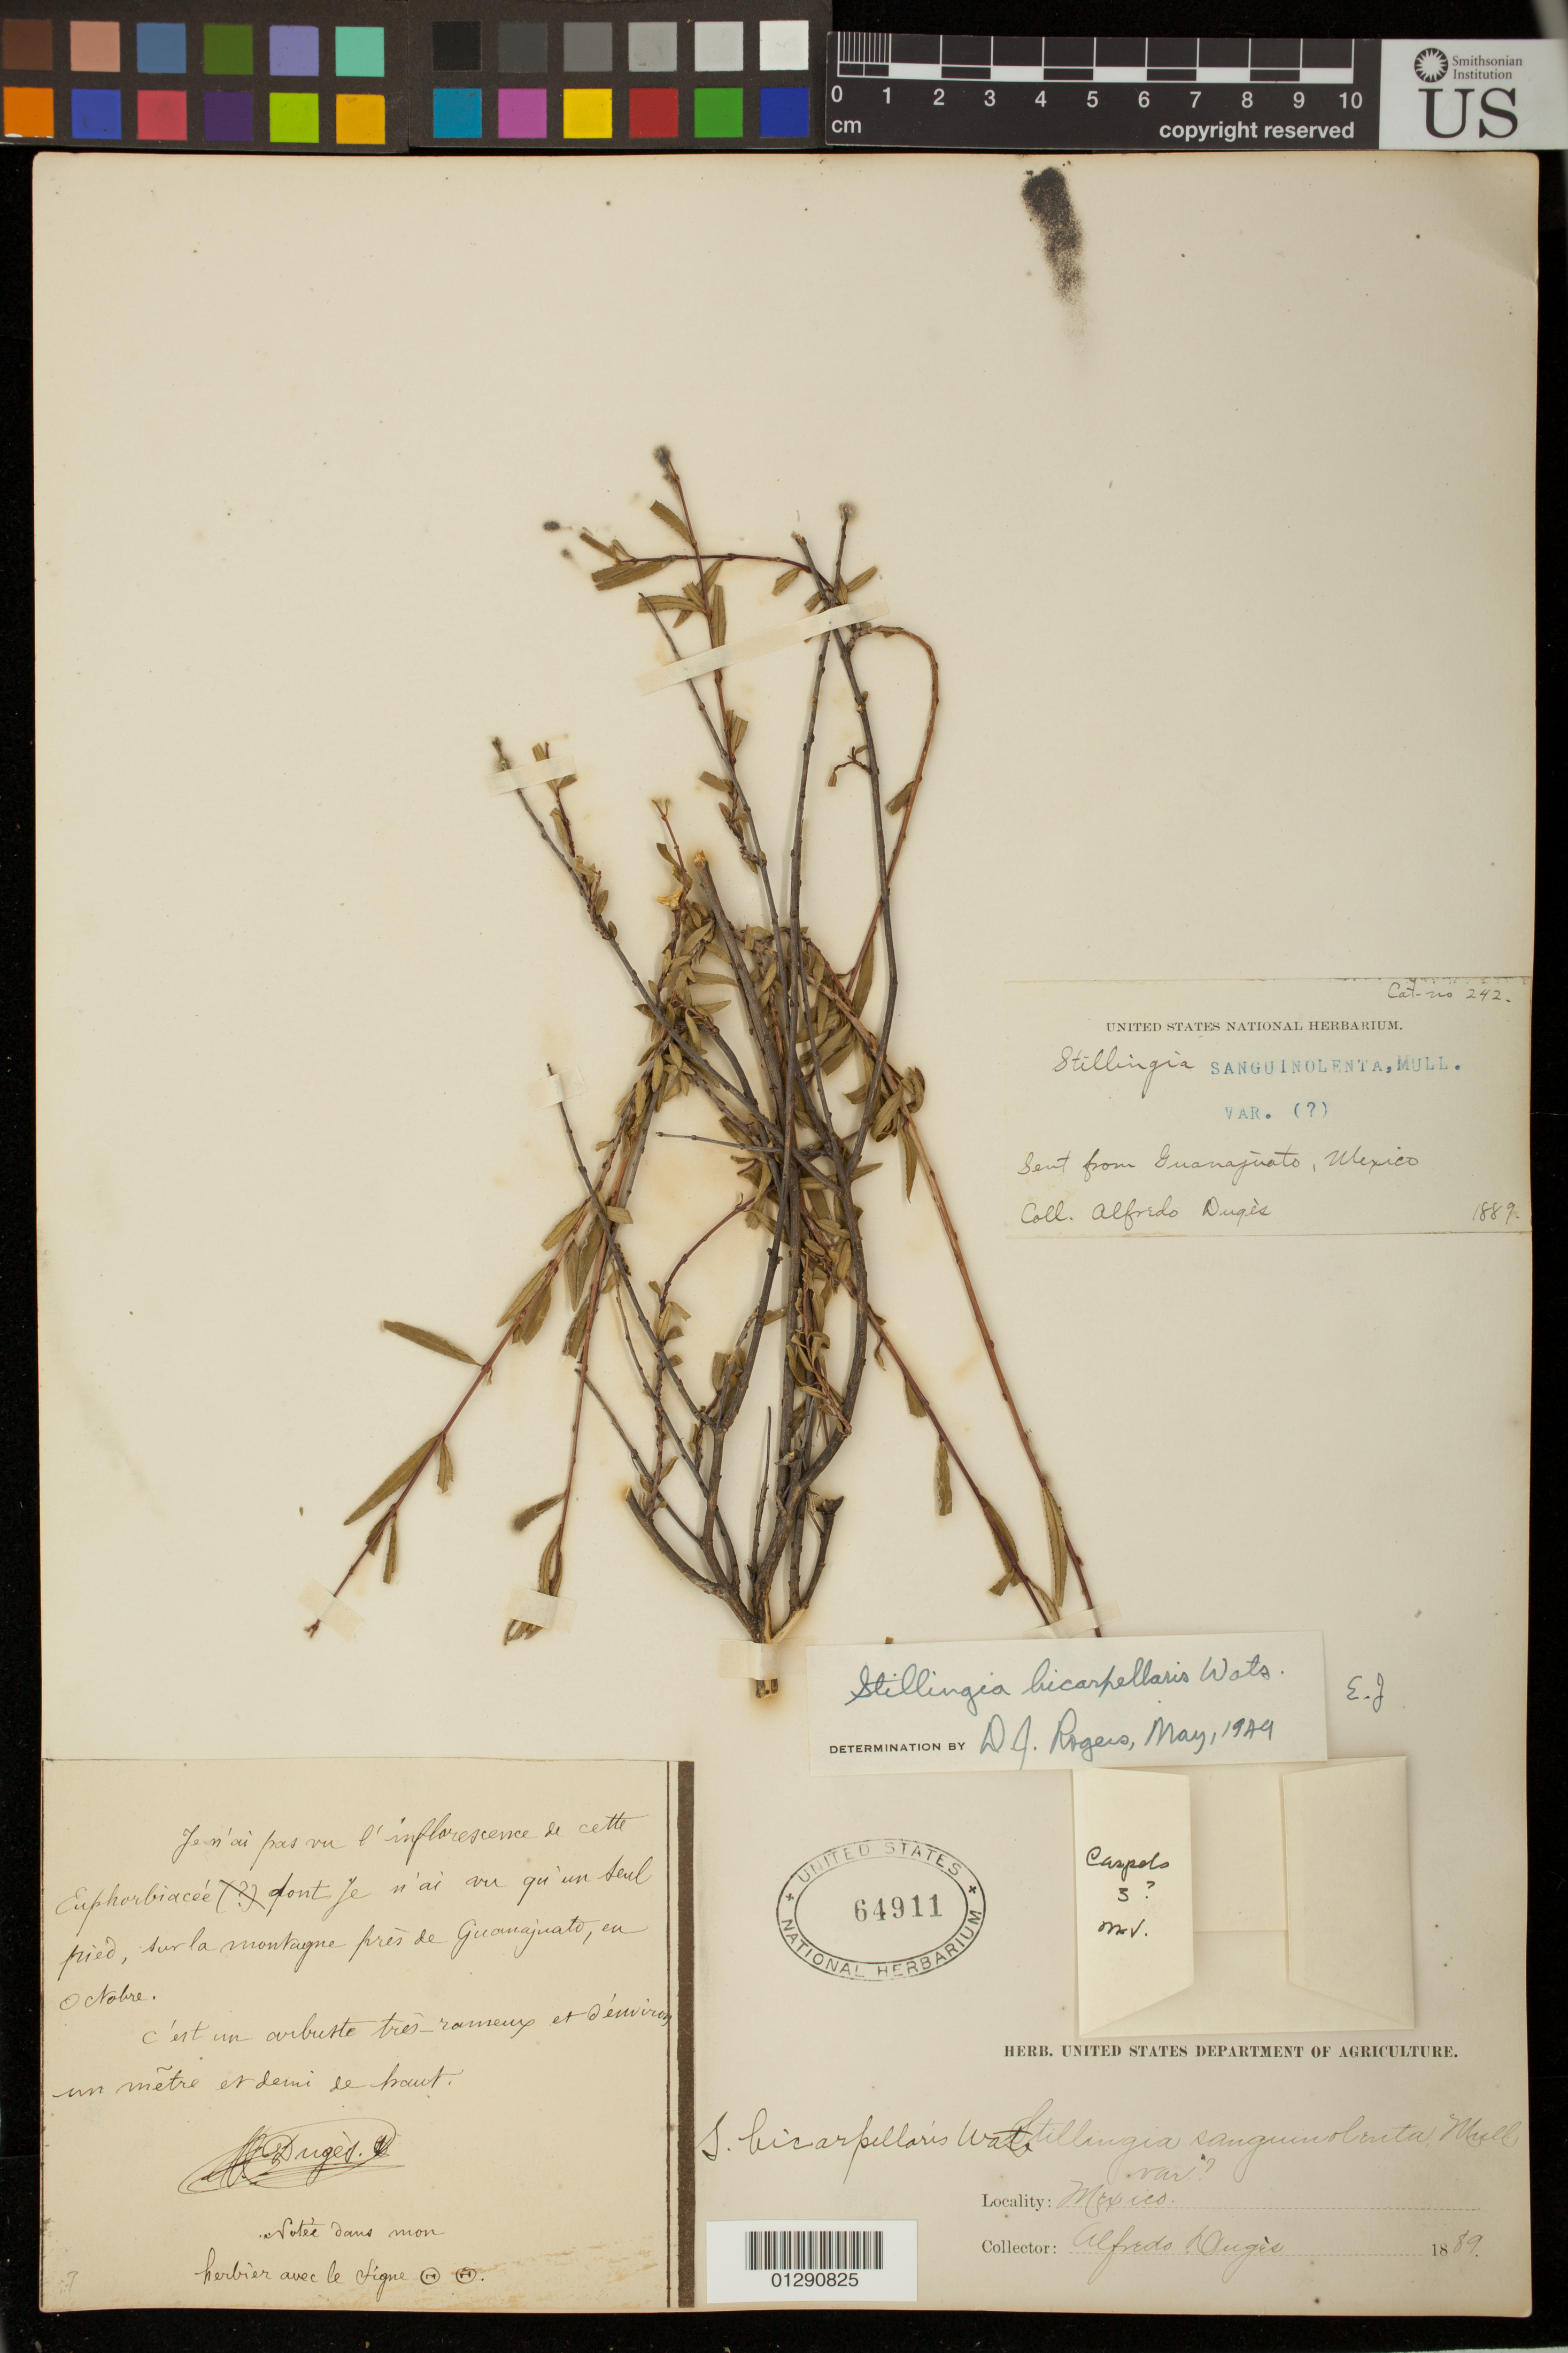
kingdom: Plantae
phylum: Tracheophyta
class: Magnoliopsida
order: Malpighiales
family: Euphorbiaceae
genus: Stillingia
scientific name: Stillingia bicarpellaris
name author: S. Watson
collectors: A. Dugis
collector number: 242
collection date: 1889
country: Mexico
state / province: Guanajuato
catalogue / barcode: US 64911